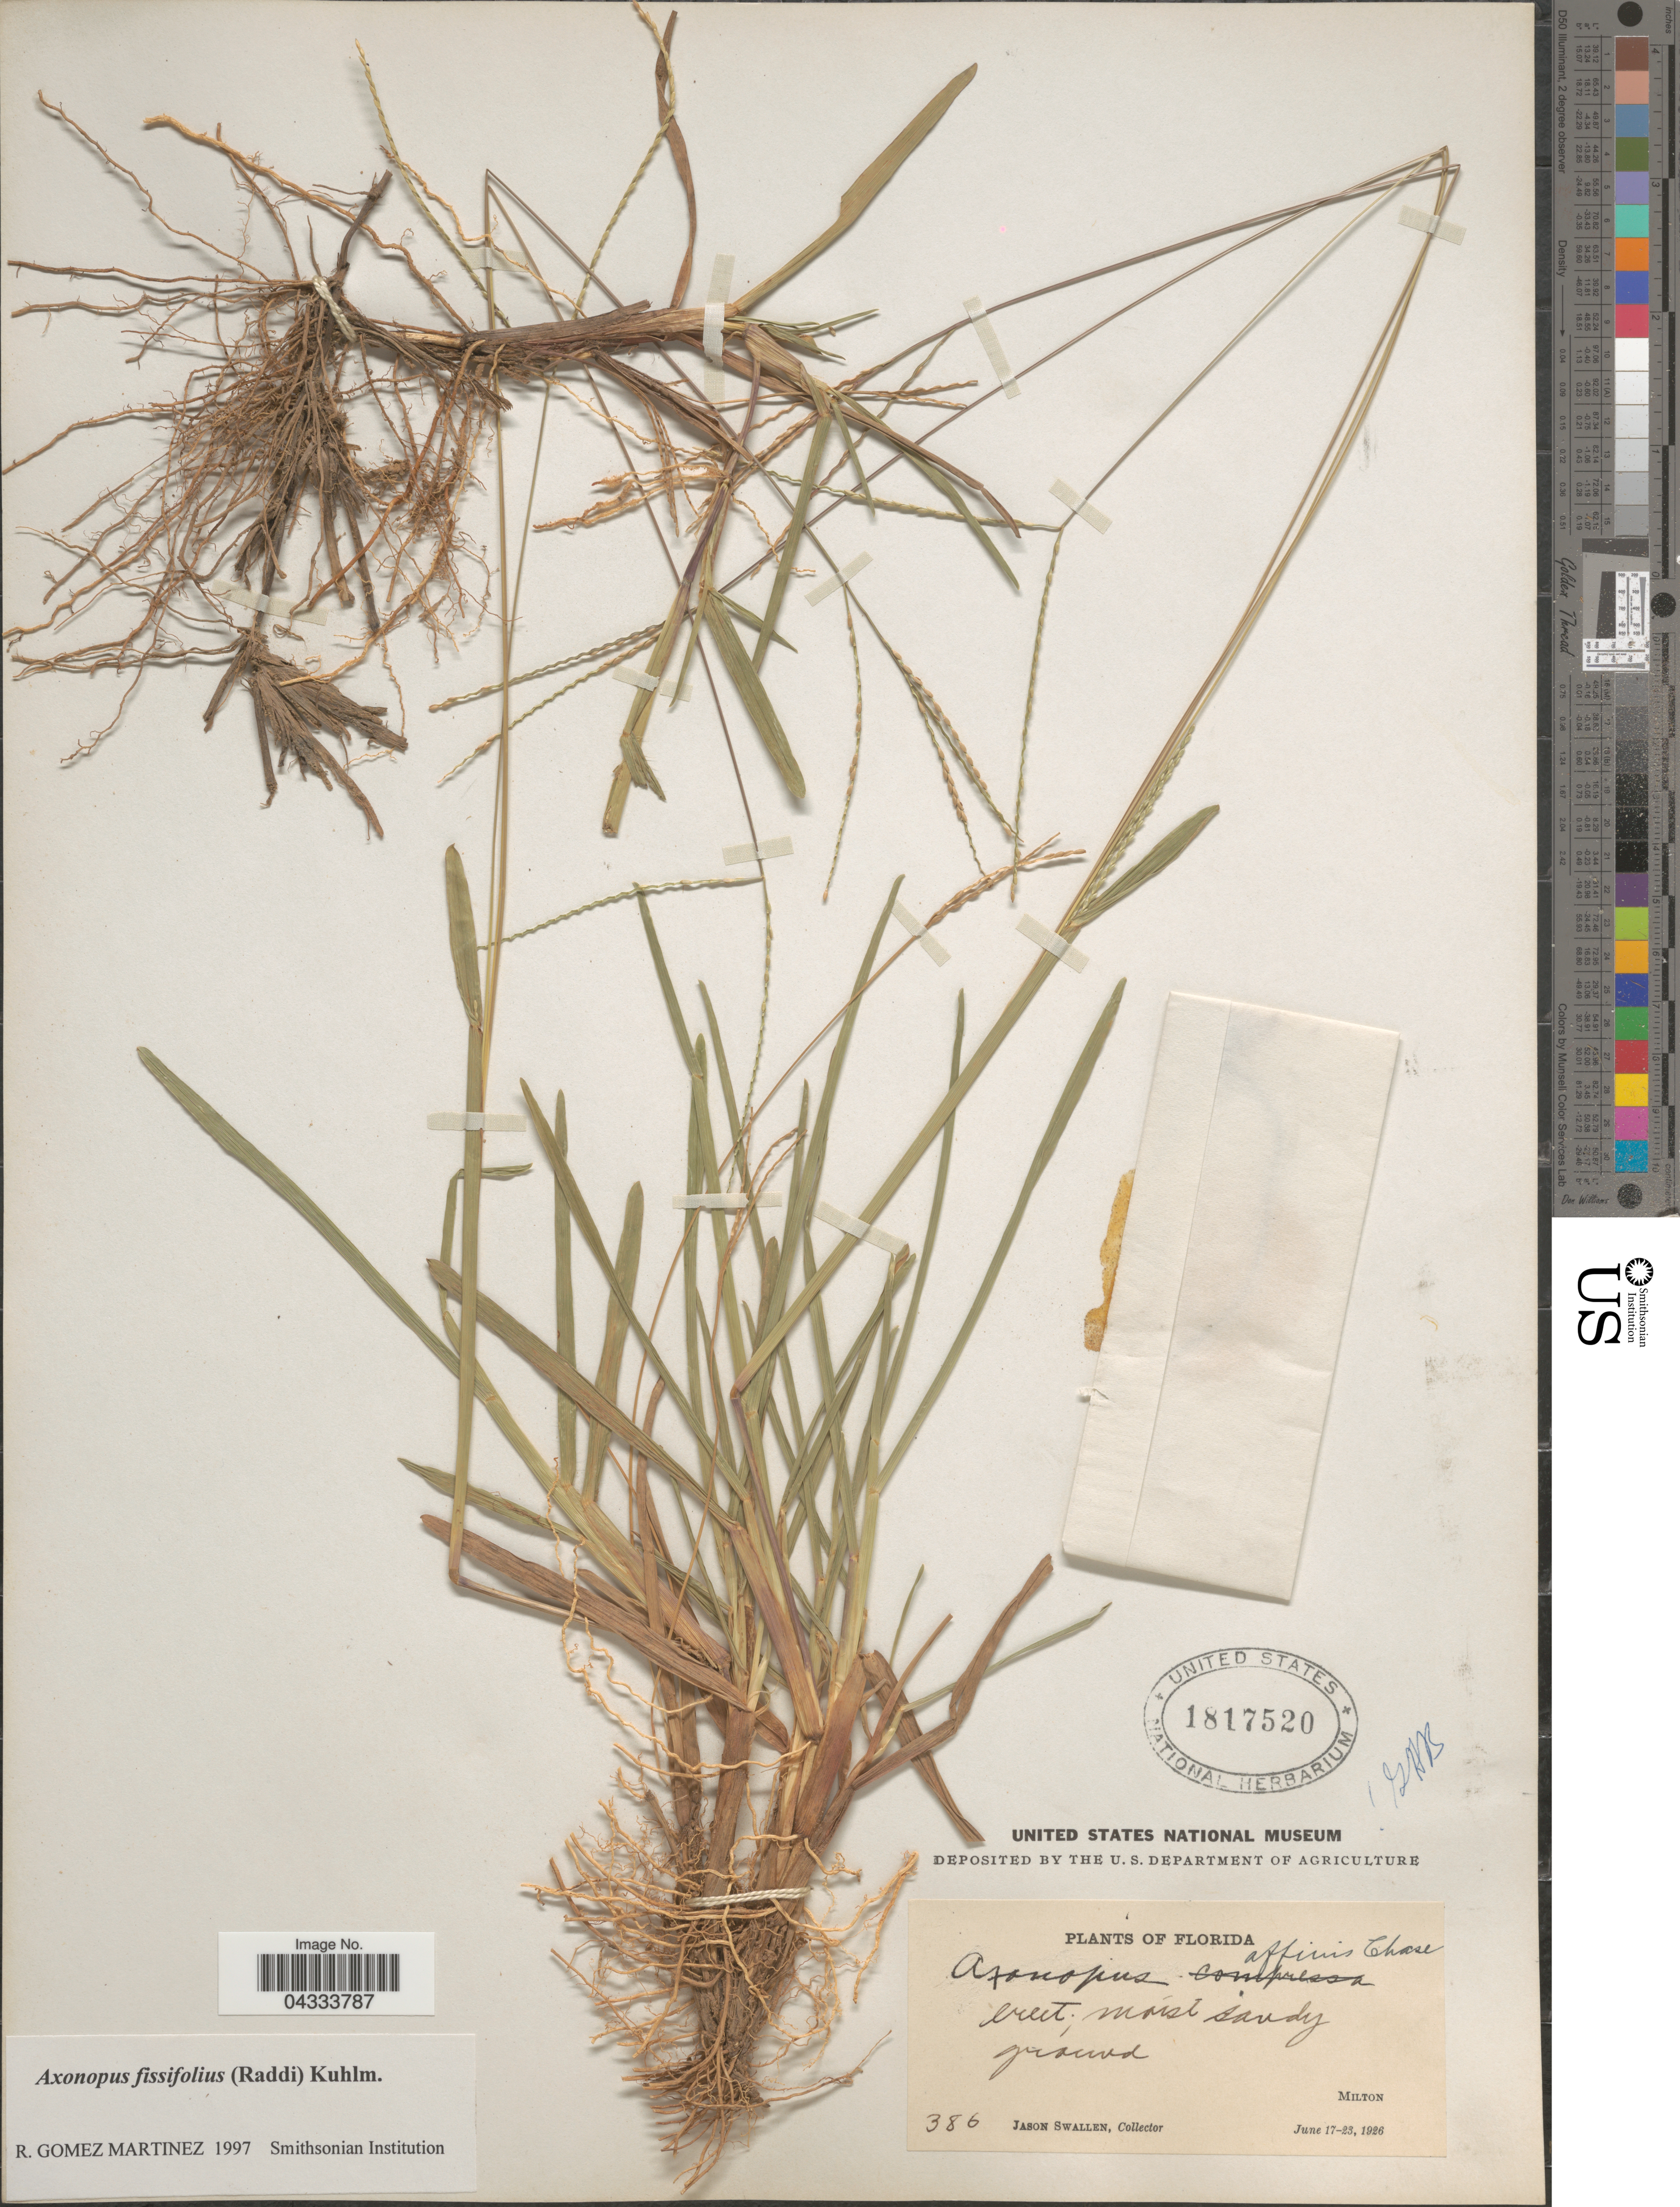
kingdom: Plantae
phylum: Tracheophyta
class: Liliopsida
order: Poales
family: Poaceae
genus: Axonopus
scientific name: Axonopus fissifolius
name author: (Raddi) Kuhlm.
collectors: J. R. Swallen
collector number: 386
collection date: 1926-06-17/1926-06-23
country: United States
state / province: Florida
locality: Milton.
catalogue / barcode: US 1817520